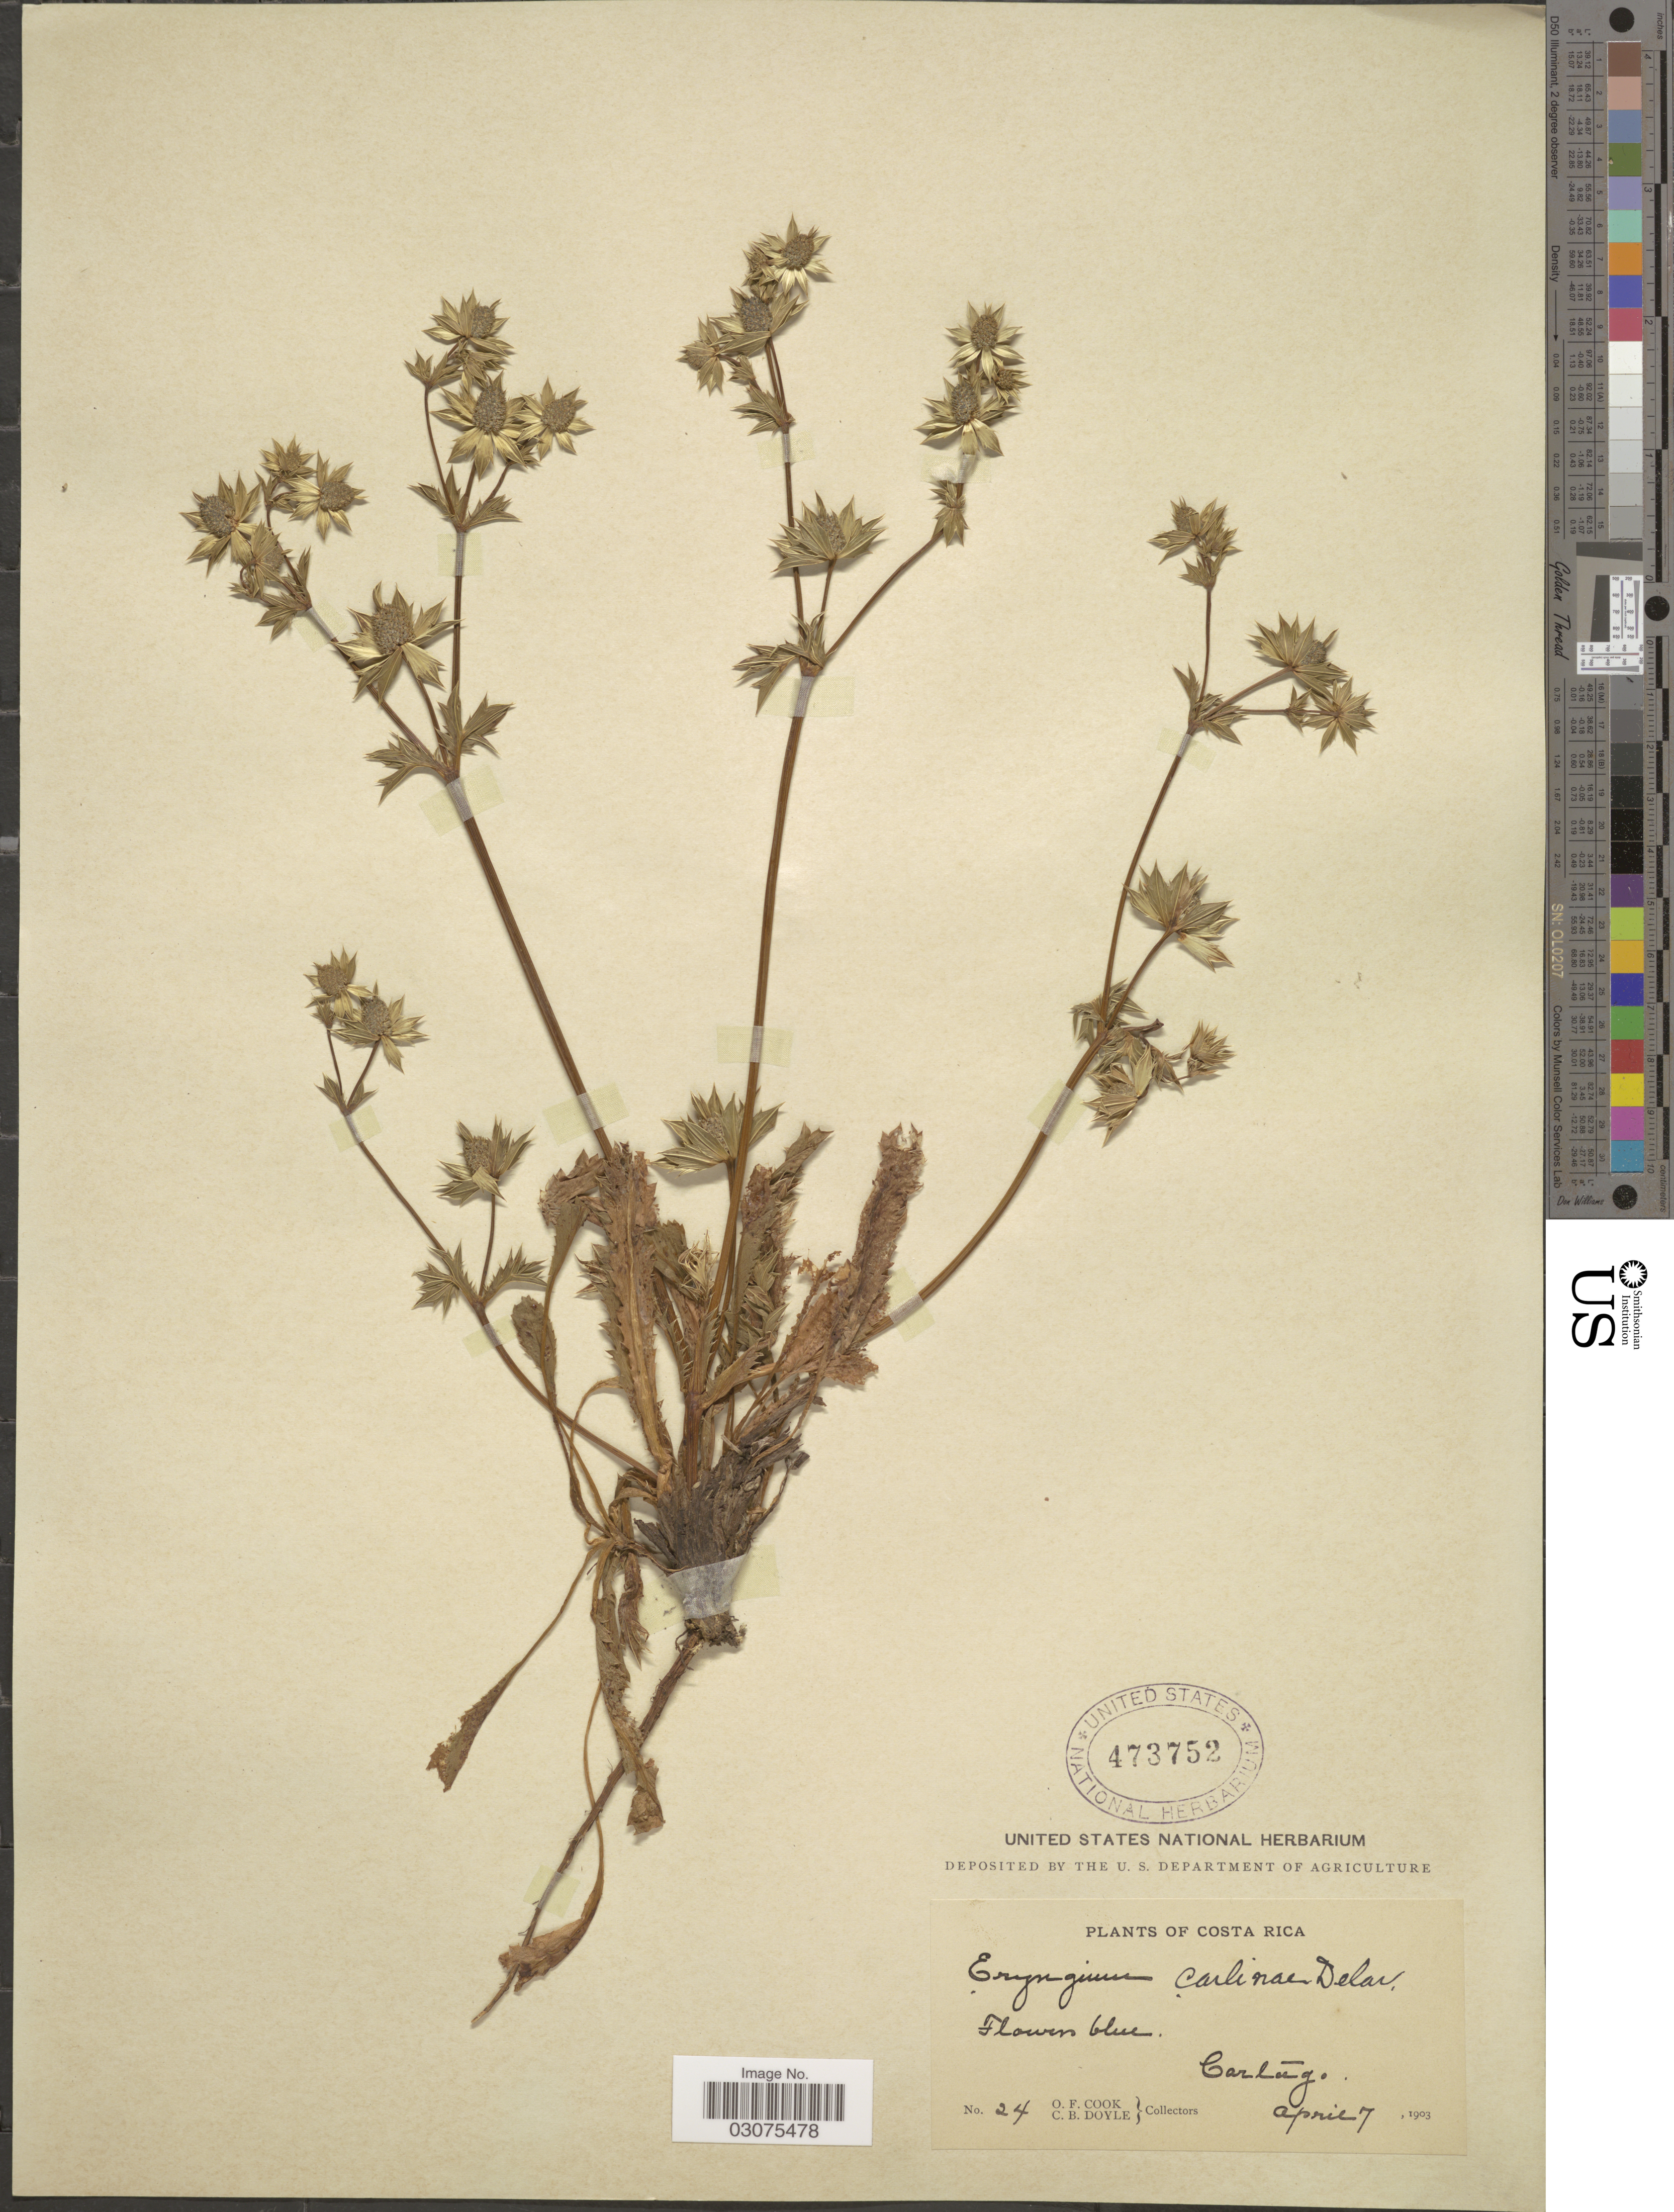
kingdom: Plantae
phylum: Tracheophyta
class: Magnoliopsida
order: Apiales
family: Apiaceae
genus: Eryngium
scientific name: Eryngium carlinae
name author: F. Delaroche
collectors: O. F. Cook & C. Doyle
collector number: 24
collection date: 1903-04-07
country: Costa Rica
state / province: Cartago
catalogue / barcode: US 473752